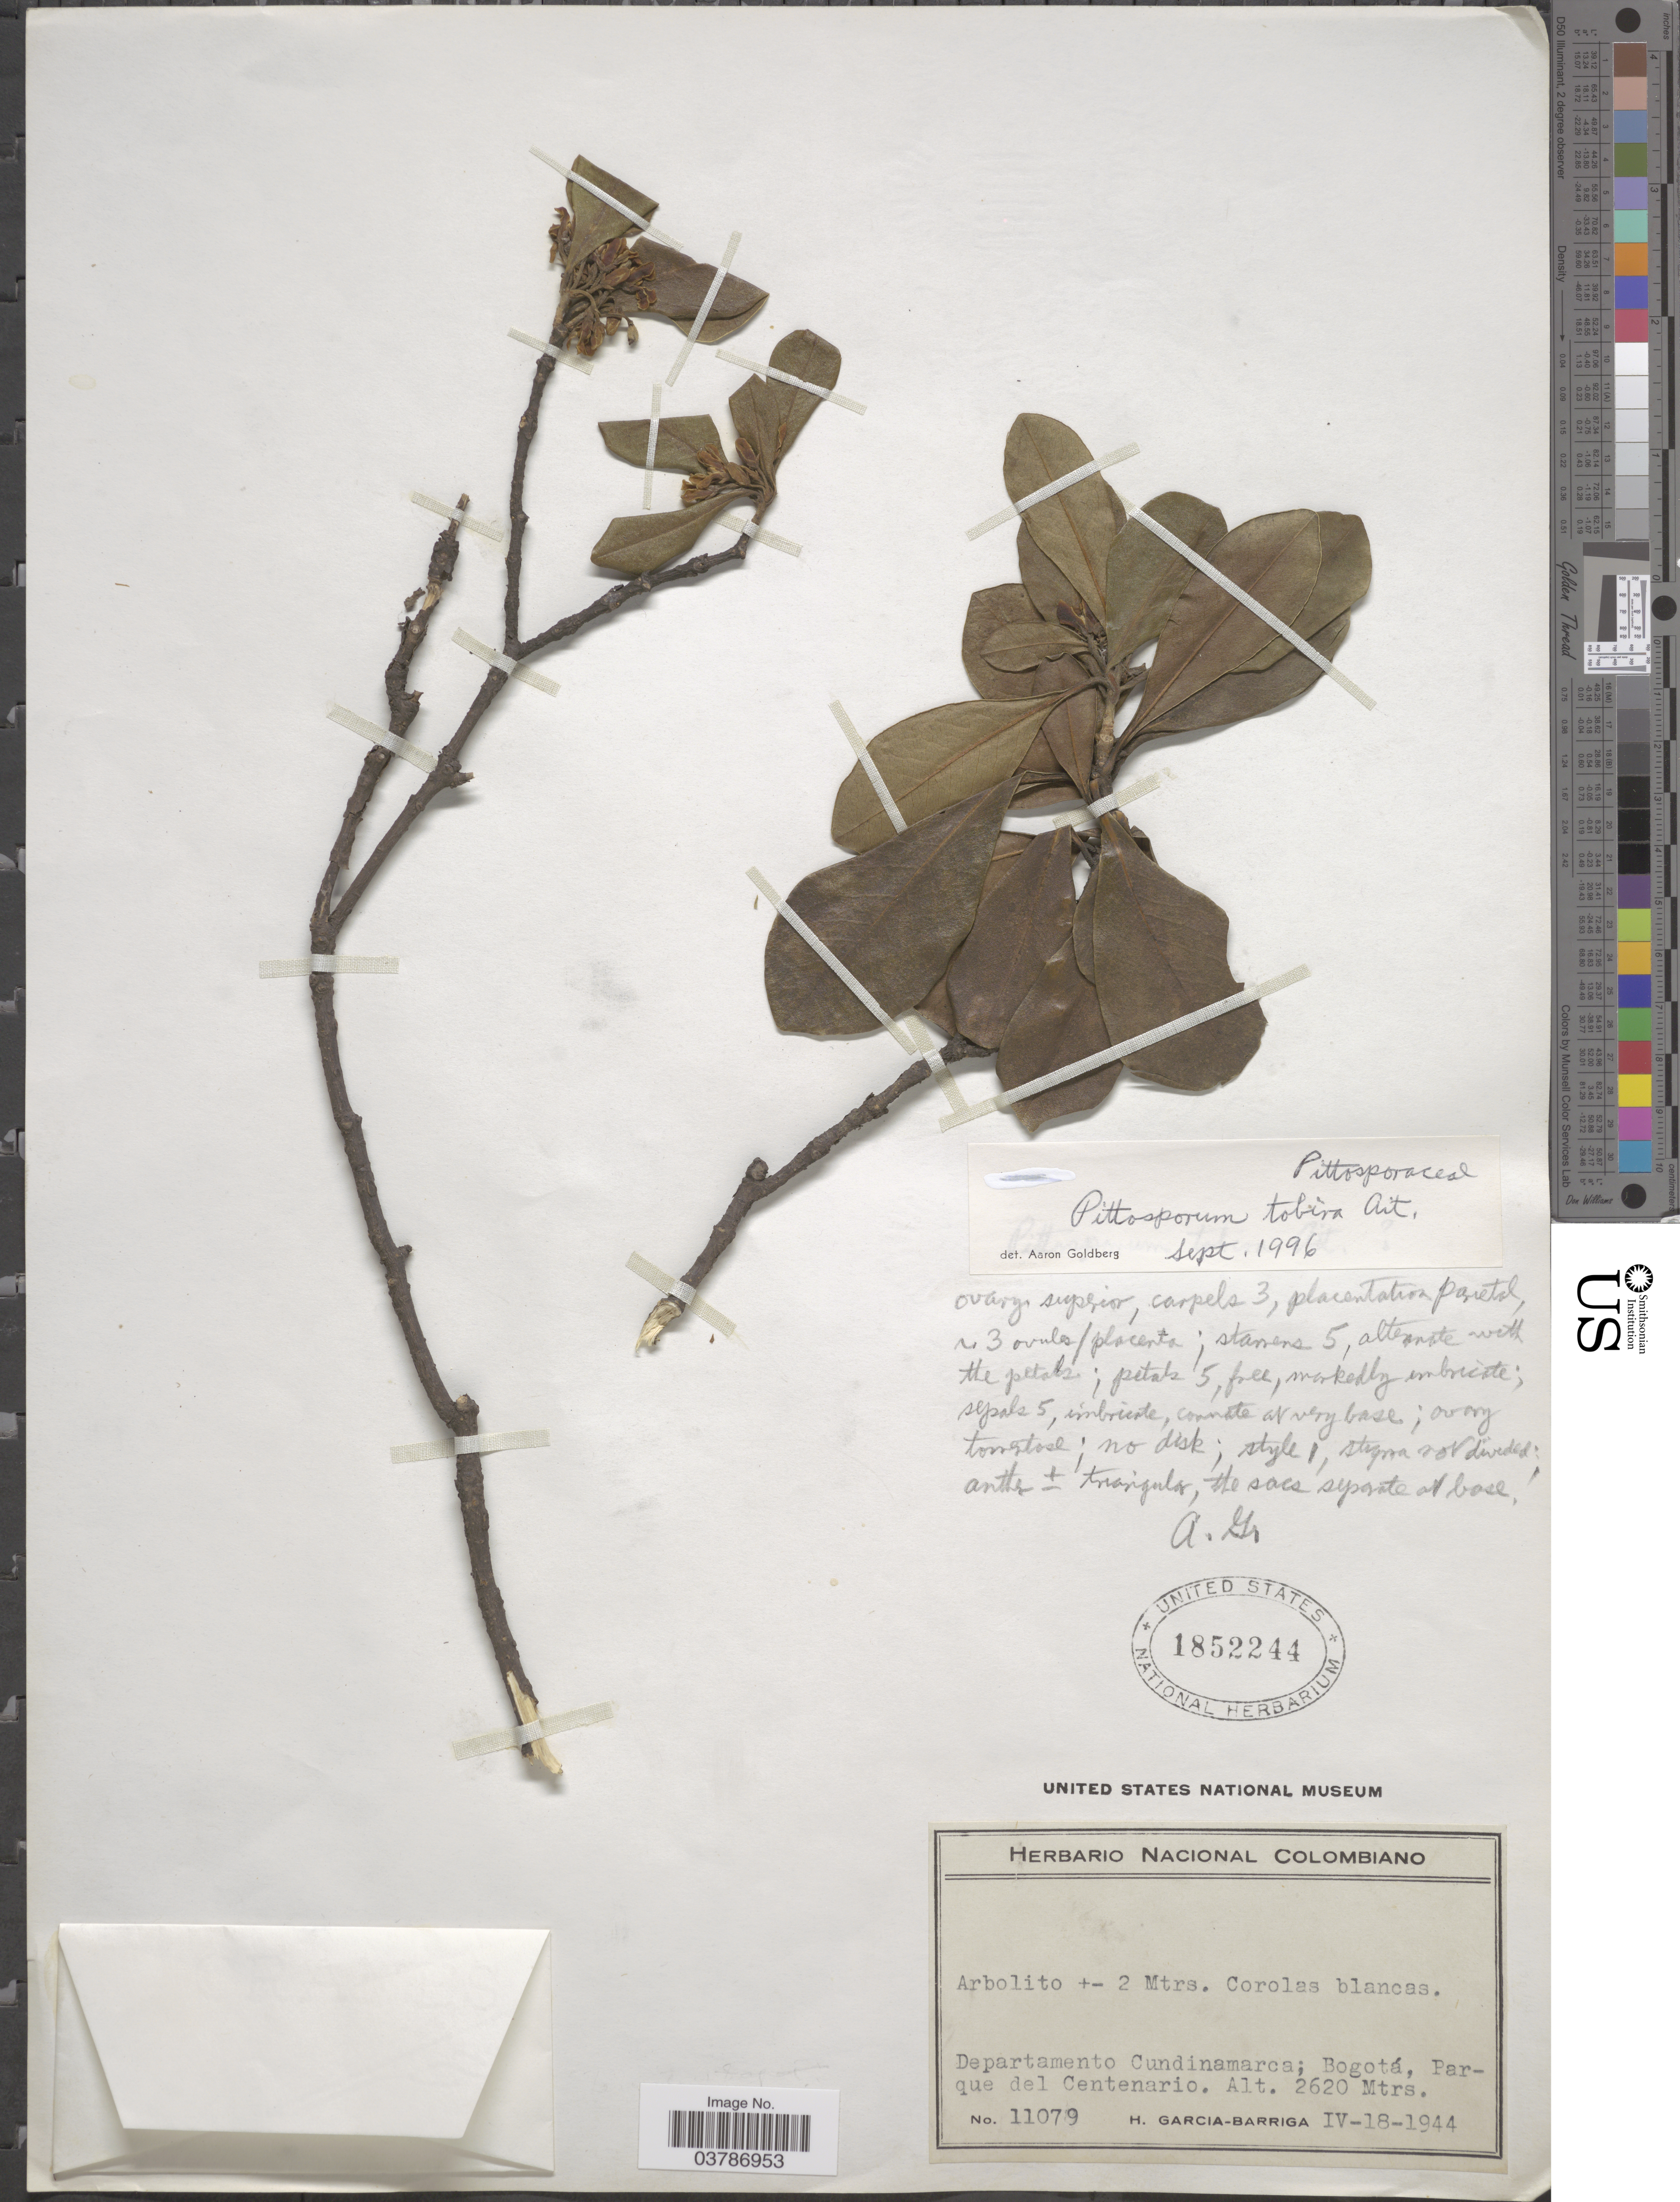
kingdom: Plantae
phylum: Tracheophyta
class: Magnoliopsida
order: Apiales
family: Pittosporaceae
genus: Pittosporum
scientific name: Pittosporum tobira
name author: (Thunb.) W.T. Aiton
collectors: H. García Barriga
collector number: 11079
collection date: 1944-09-18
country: Colombia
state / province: Cundinamarca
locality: Departamento Cundinamarca; Bogotá, Parque del Centenario.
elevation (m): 2620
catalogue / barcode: US 1852244